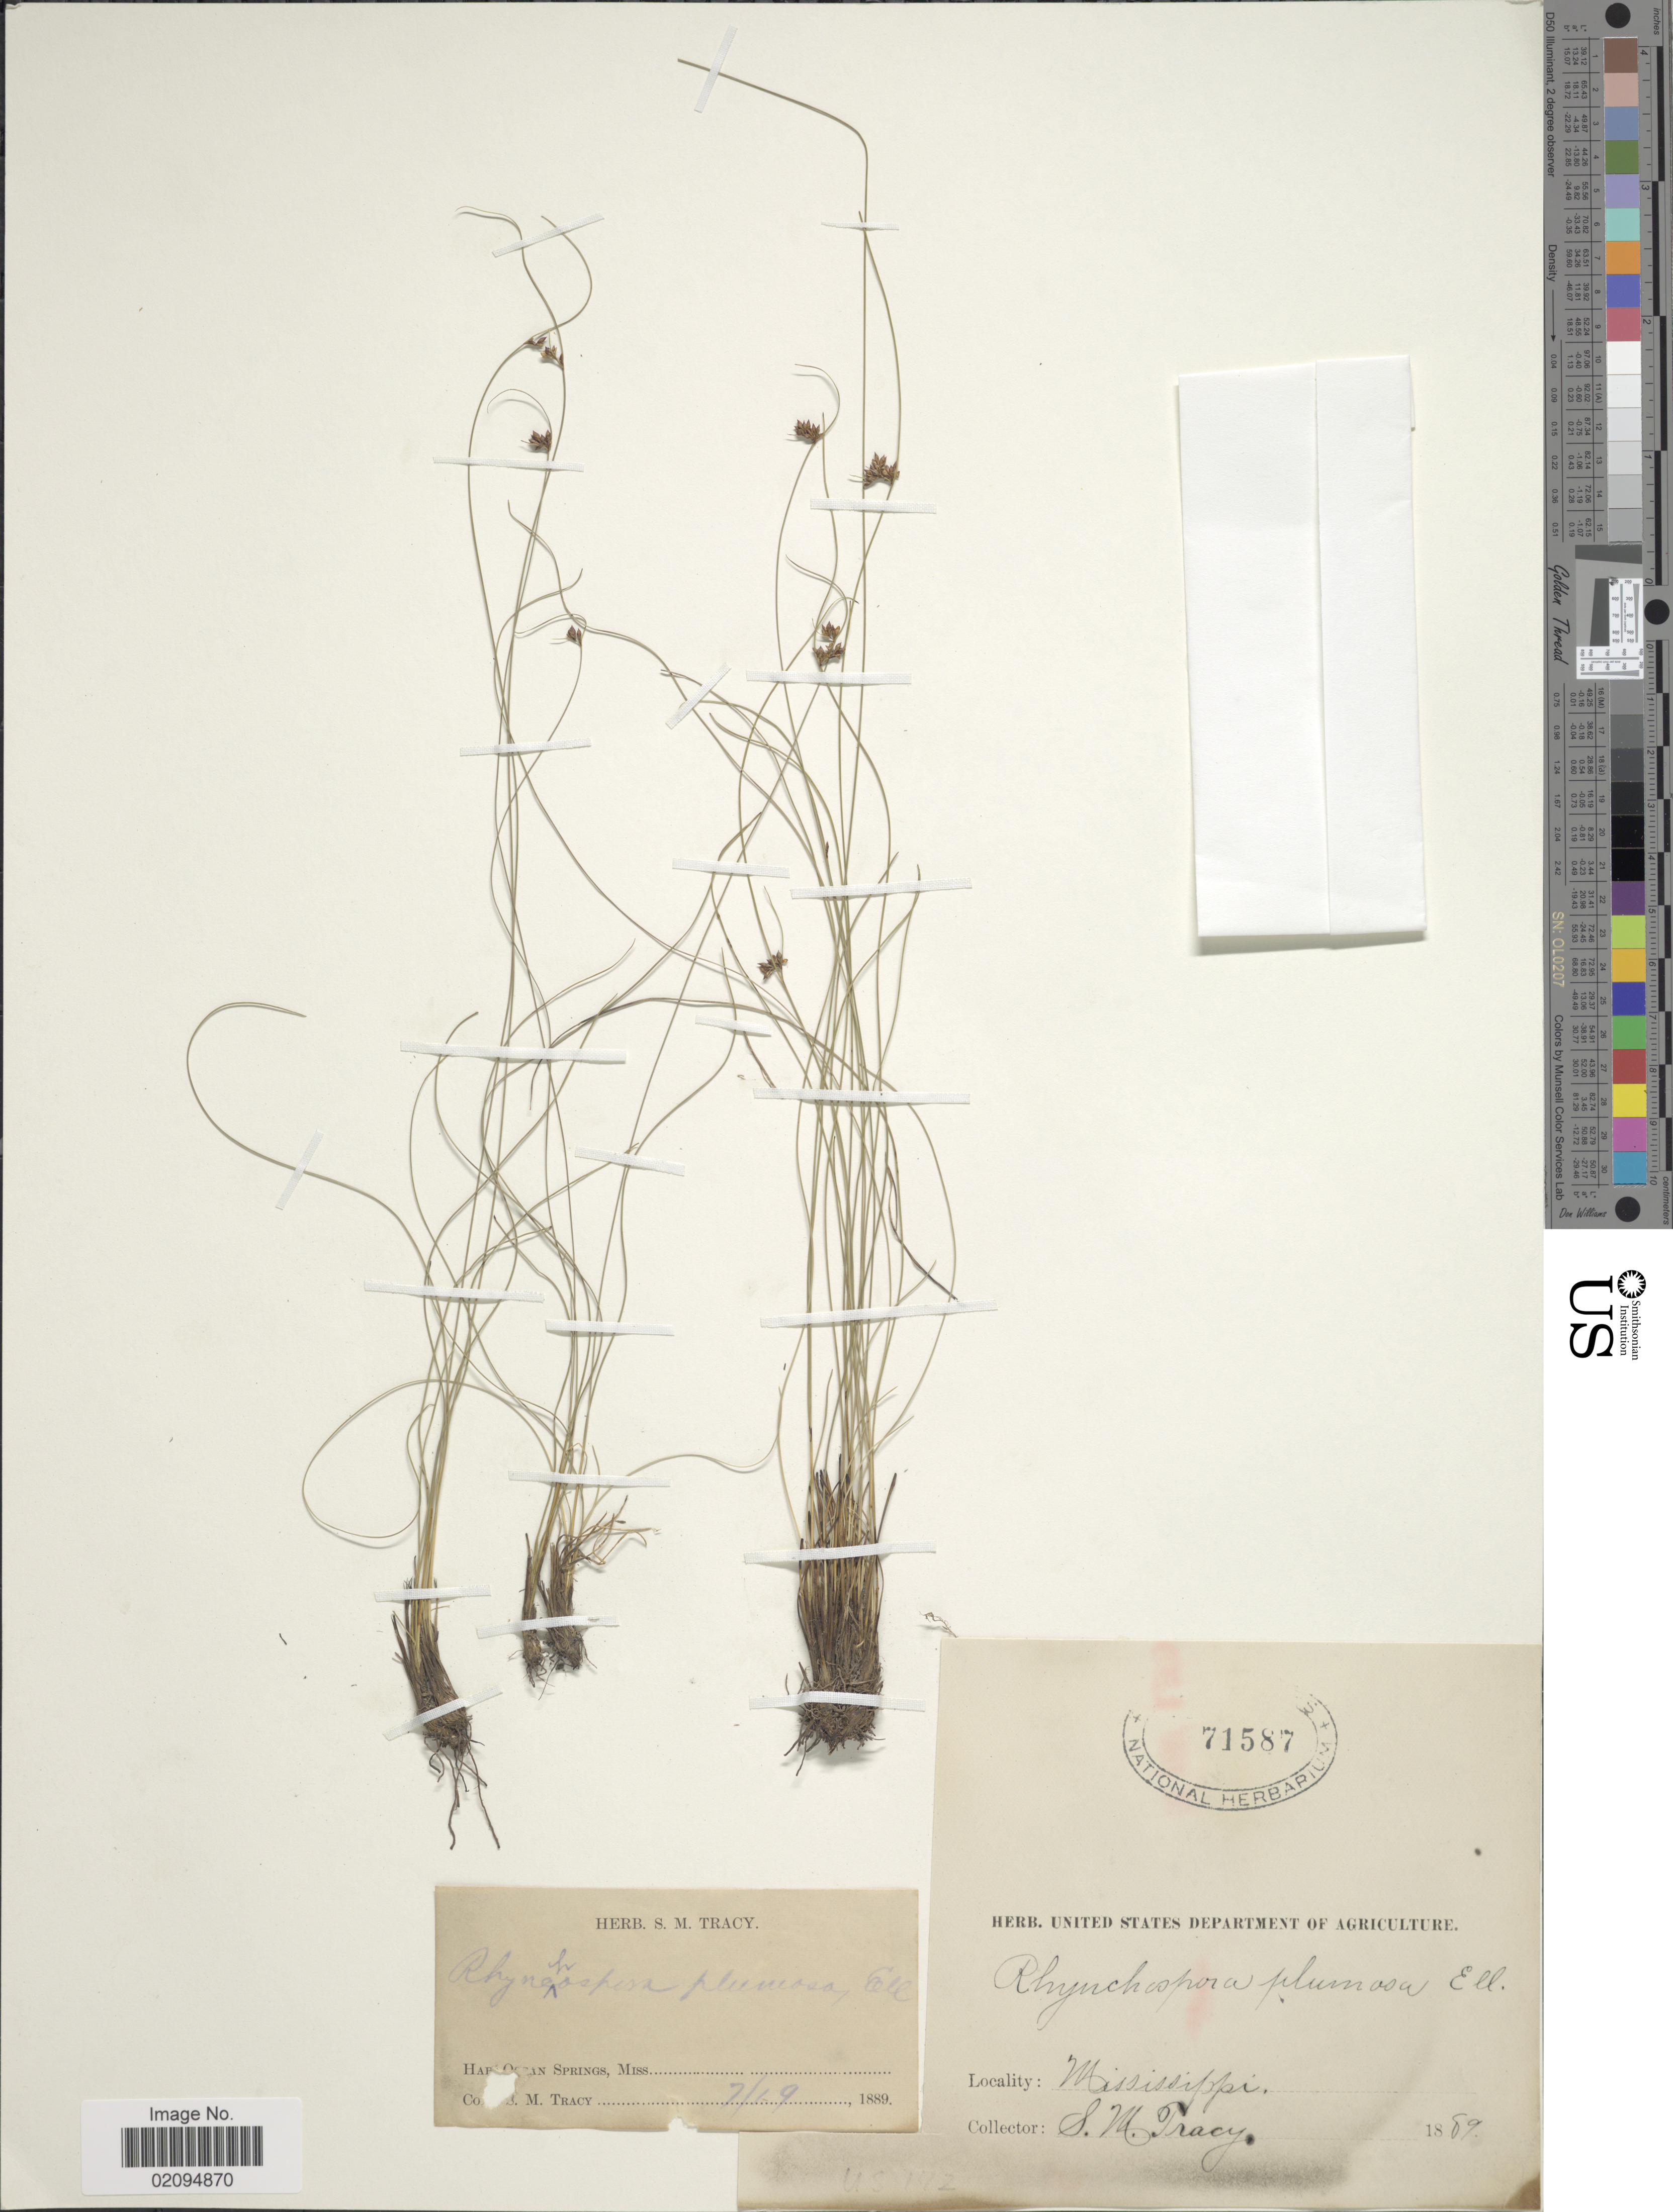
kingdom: Plantae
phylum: Tracheophyta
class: Liliopsida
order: Poales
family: Cyperaceae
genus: Rhynchospora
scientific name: Rhynchospora plumosa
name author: Elliott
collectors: S. M. Tracy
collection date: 1889-07-19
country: United States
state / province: Mississippi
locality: Ocean Springs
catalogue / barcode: US 71587